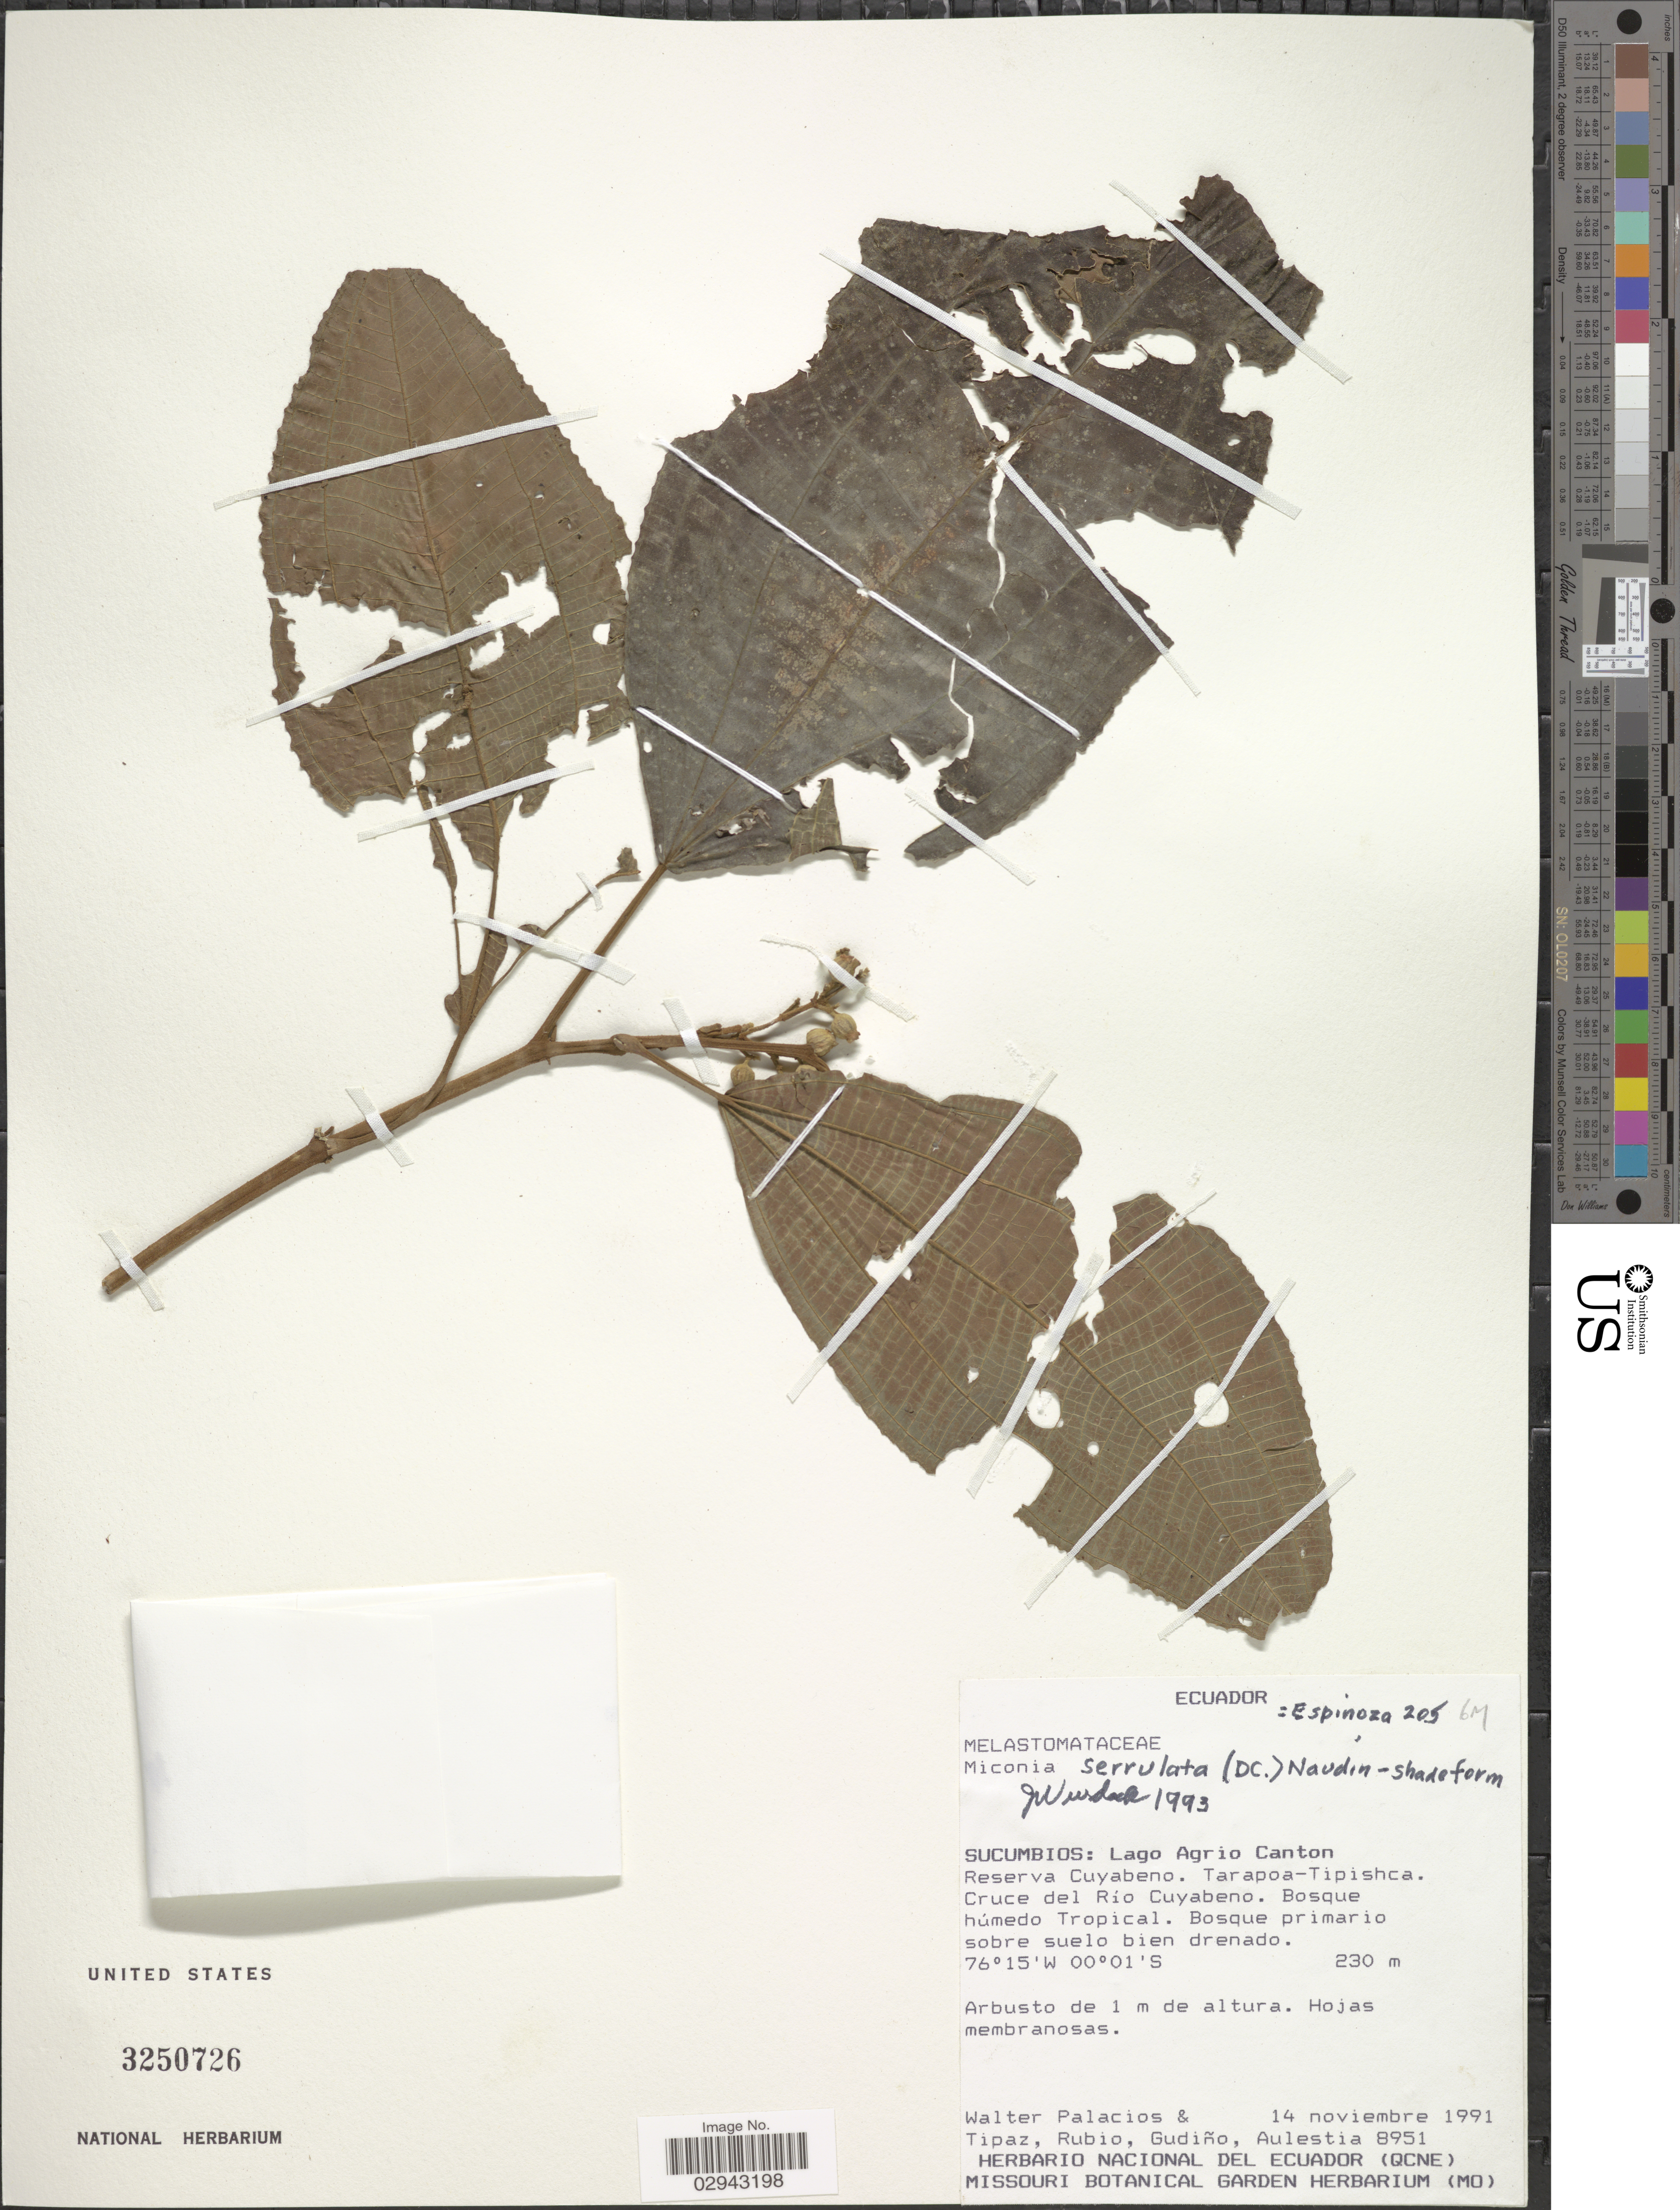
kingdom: Plantae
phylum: Tracheophyta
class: Magnoliopsida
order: Myrtales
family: Melastomataceae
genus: Miconia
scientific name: Miconia serrulata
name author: (DC.) Naudin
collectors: W. Palacios, -. Tipaz, -. Rubio, -. Gudiño & -. Aulestia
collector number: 8951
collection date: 1999-11-14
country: Ecuador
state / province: Sucumbíos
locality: Lago Agrio Canton. Reserva Cuyabeno. Tarapoa-Tipishca. Cruce del Río Cuyabeno. Bosque húmedo Tropical.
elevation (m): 230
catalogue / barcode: US 3250726